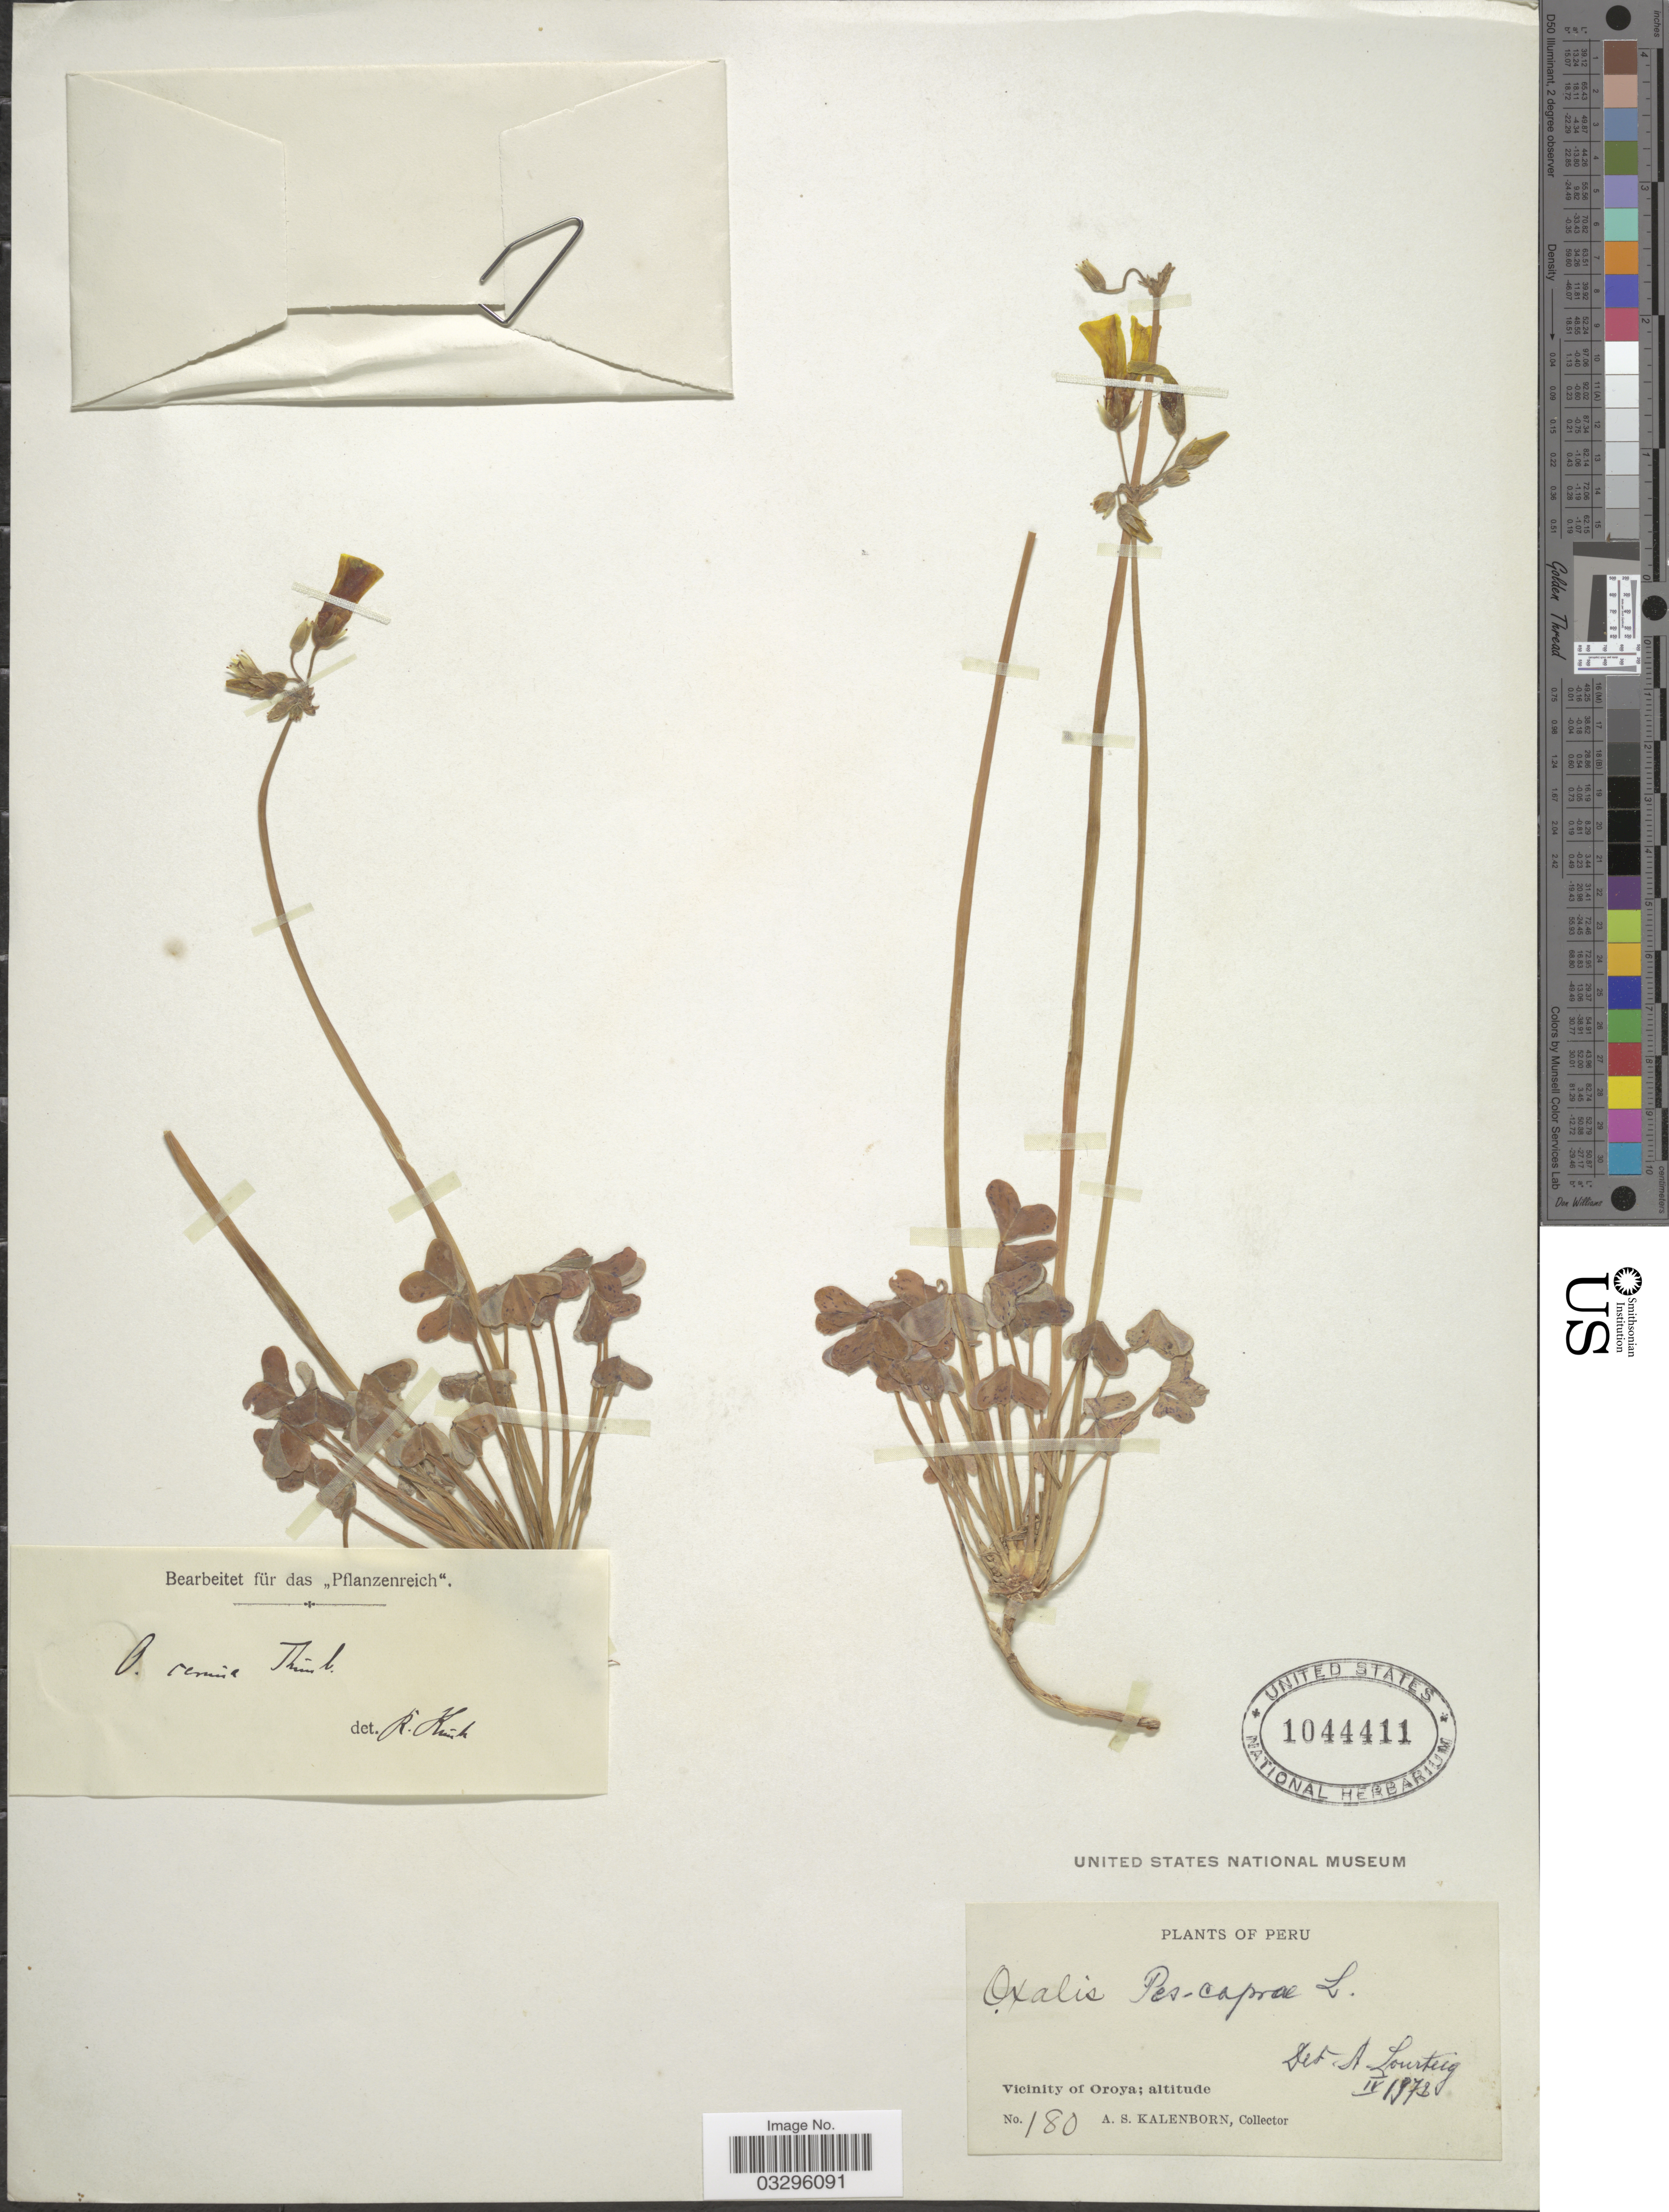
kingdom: Plantae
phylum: Tracheophyta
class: Magnoliopsida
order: Oxalidales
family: Oxalidaceae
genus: Oxalis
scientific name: Oxalis pes-caprae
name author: L.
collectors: A. Kalenborn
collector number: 180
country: Peru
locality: Vicinity of Oroya.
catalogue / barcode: US 1044411